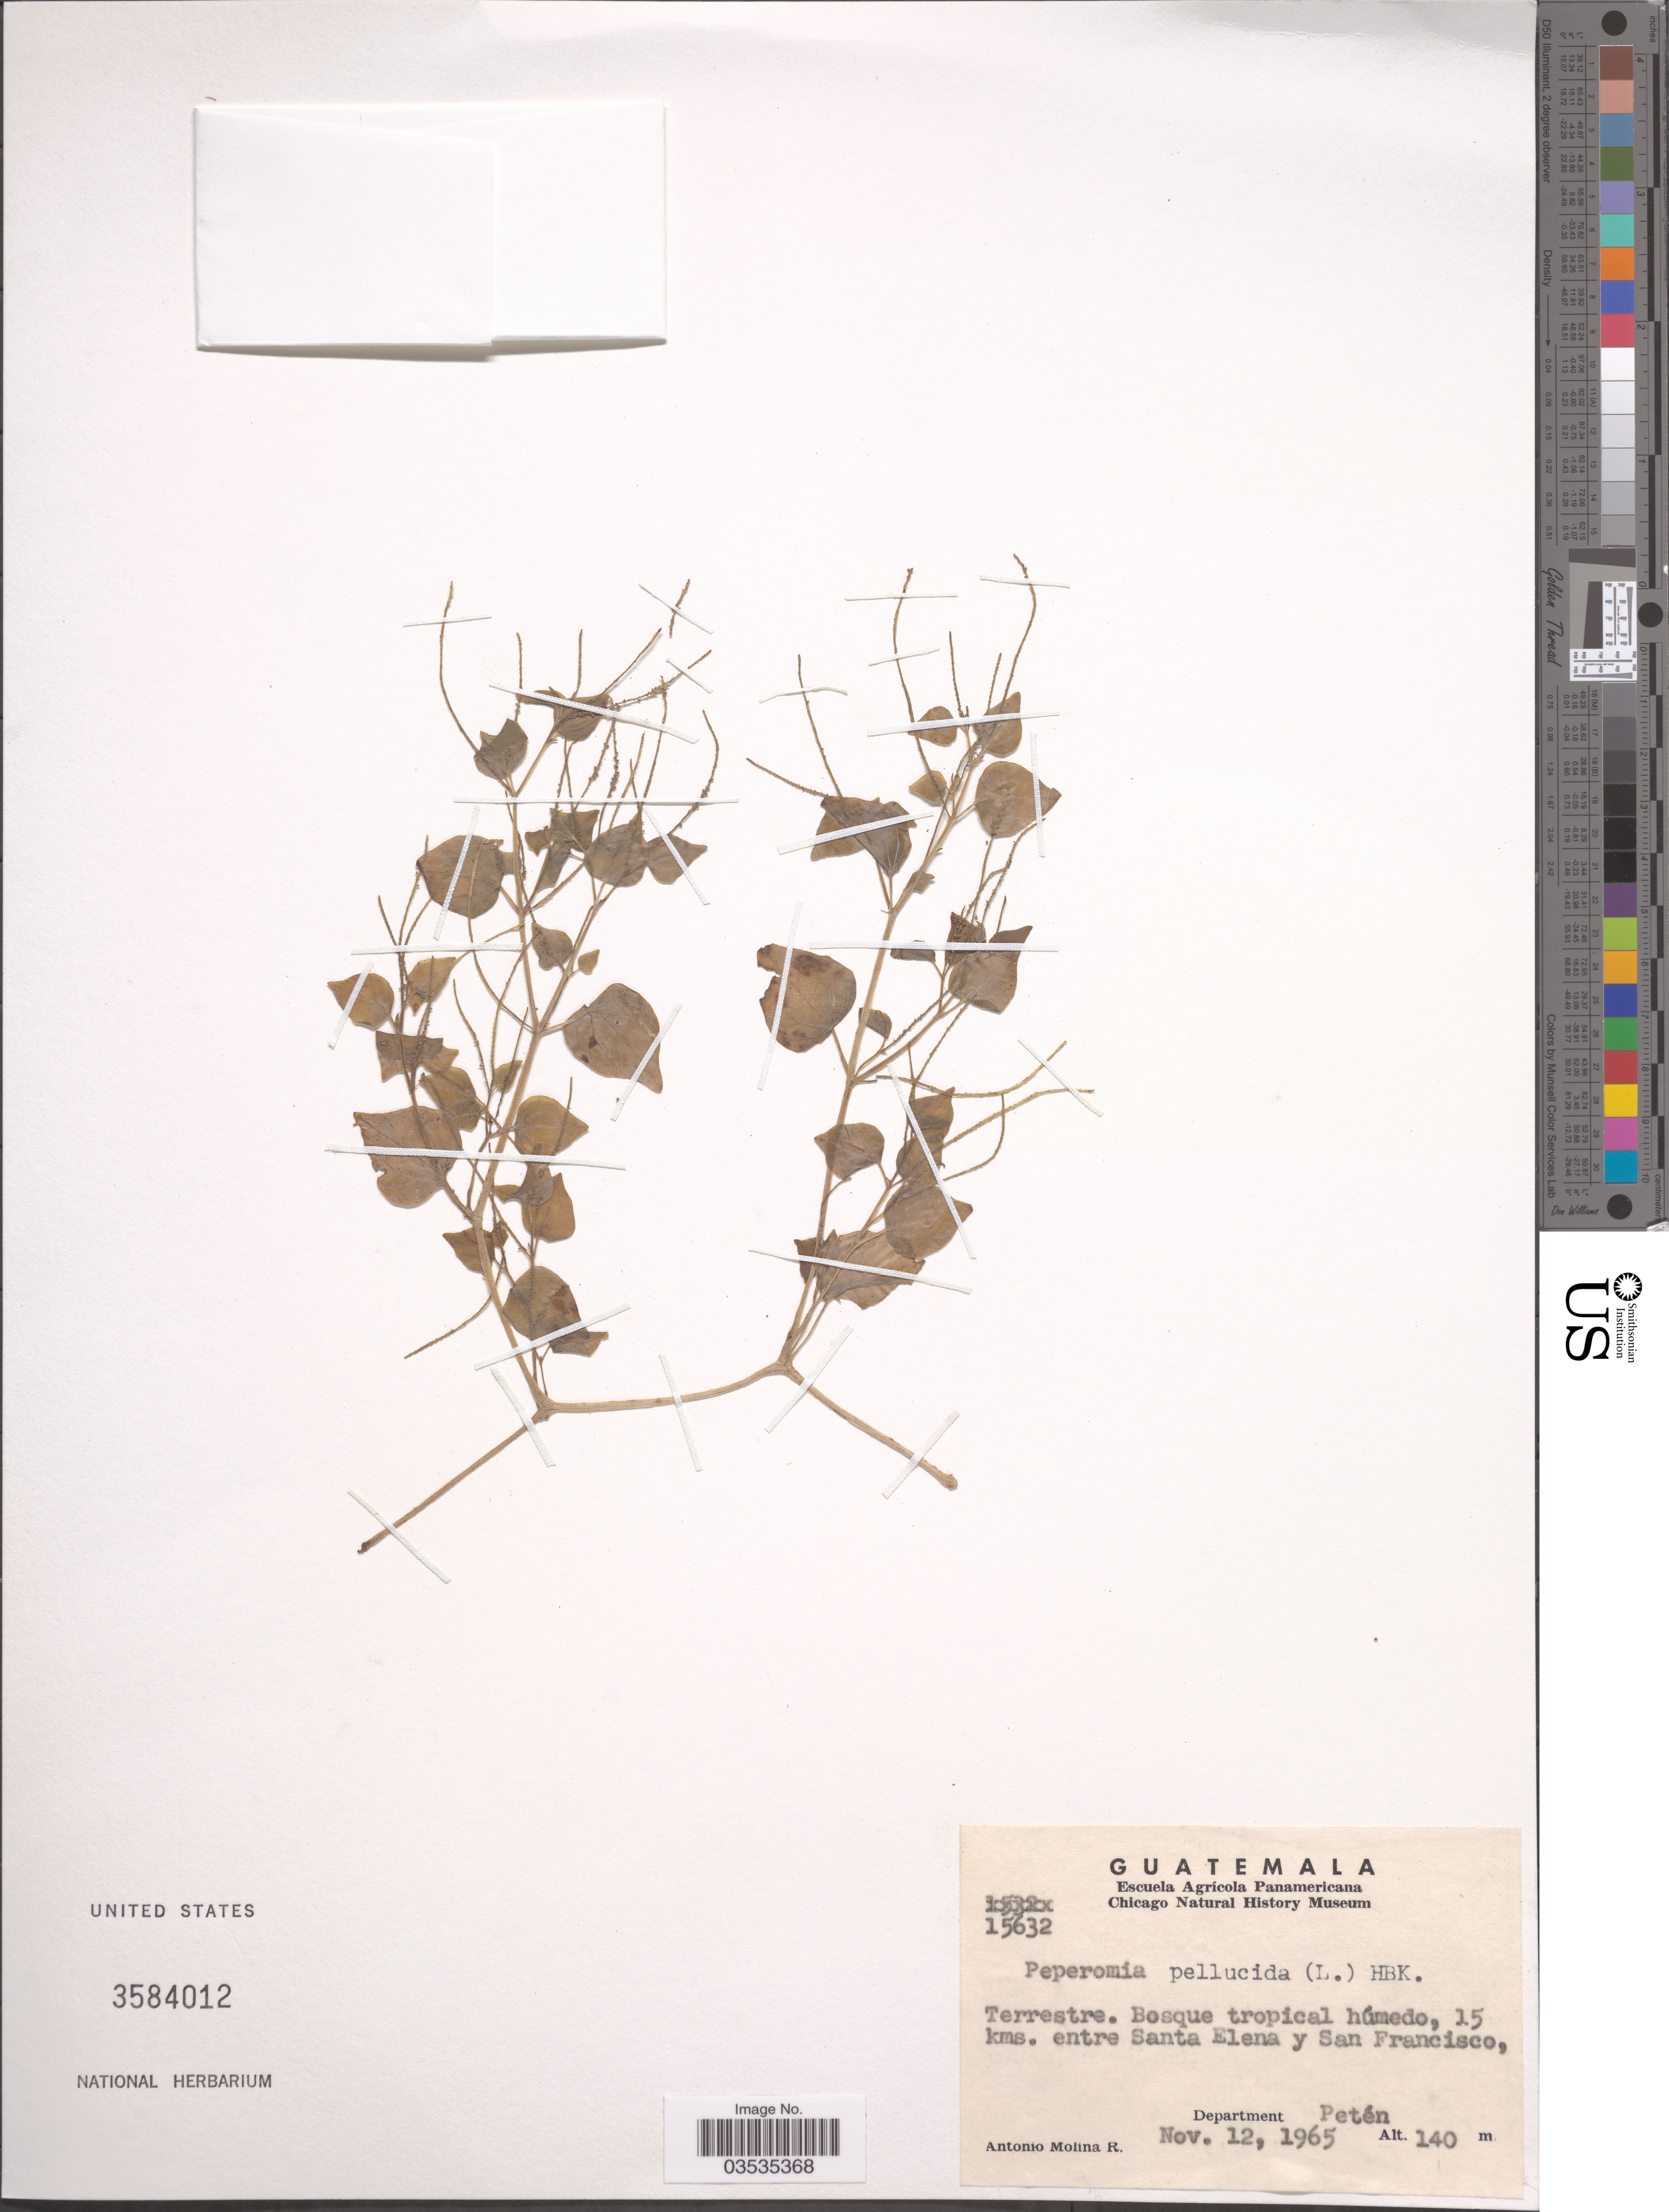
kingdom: Plantae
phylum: Tracheophyta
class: Magnoliopsida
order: Piperales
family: Piperaceae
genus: Peperomia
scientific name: Peperomia pellucida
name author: (L.) Kunth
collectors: A. Molina R.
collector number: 15632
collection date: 1965-11-12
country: Guatemala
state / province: El Peten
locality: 15 kms. entre Santa Elena y San Francisco, Department Petén.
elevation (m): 140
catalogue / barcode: US 3584012